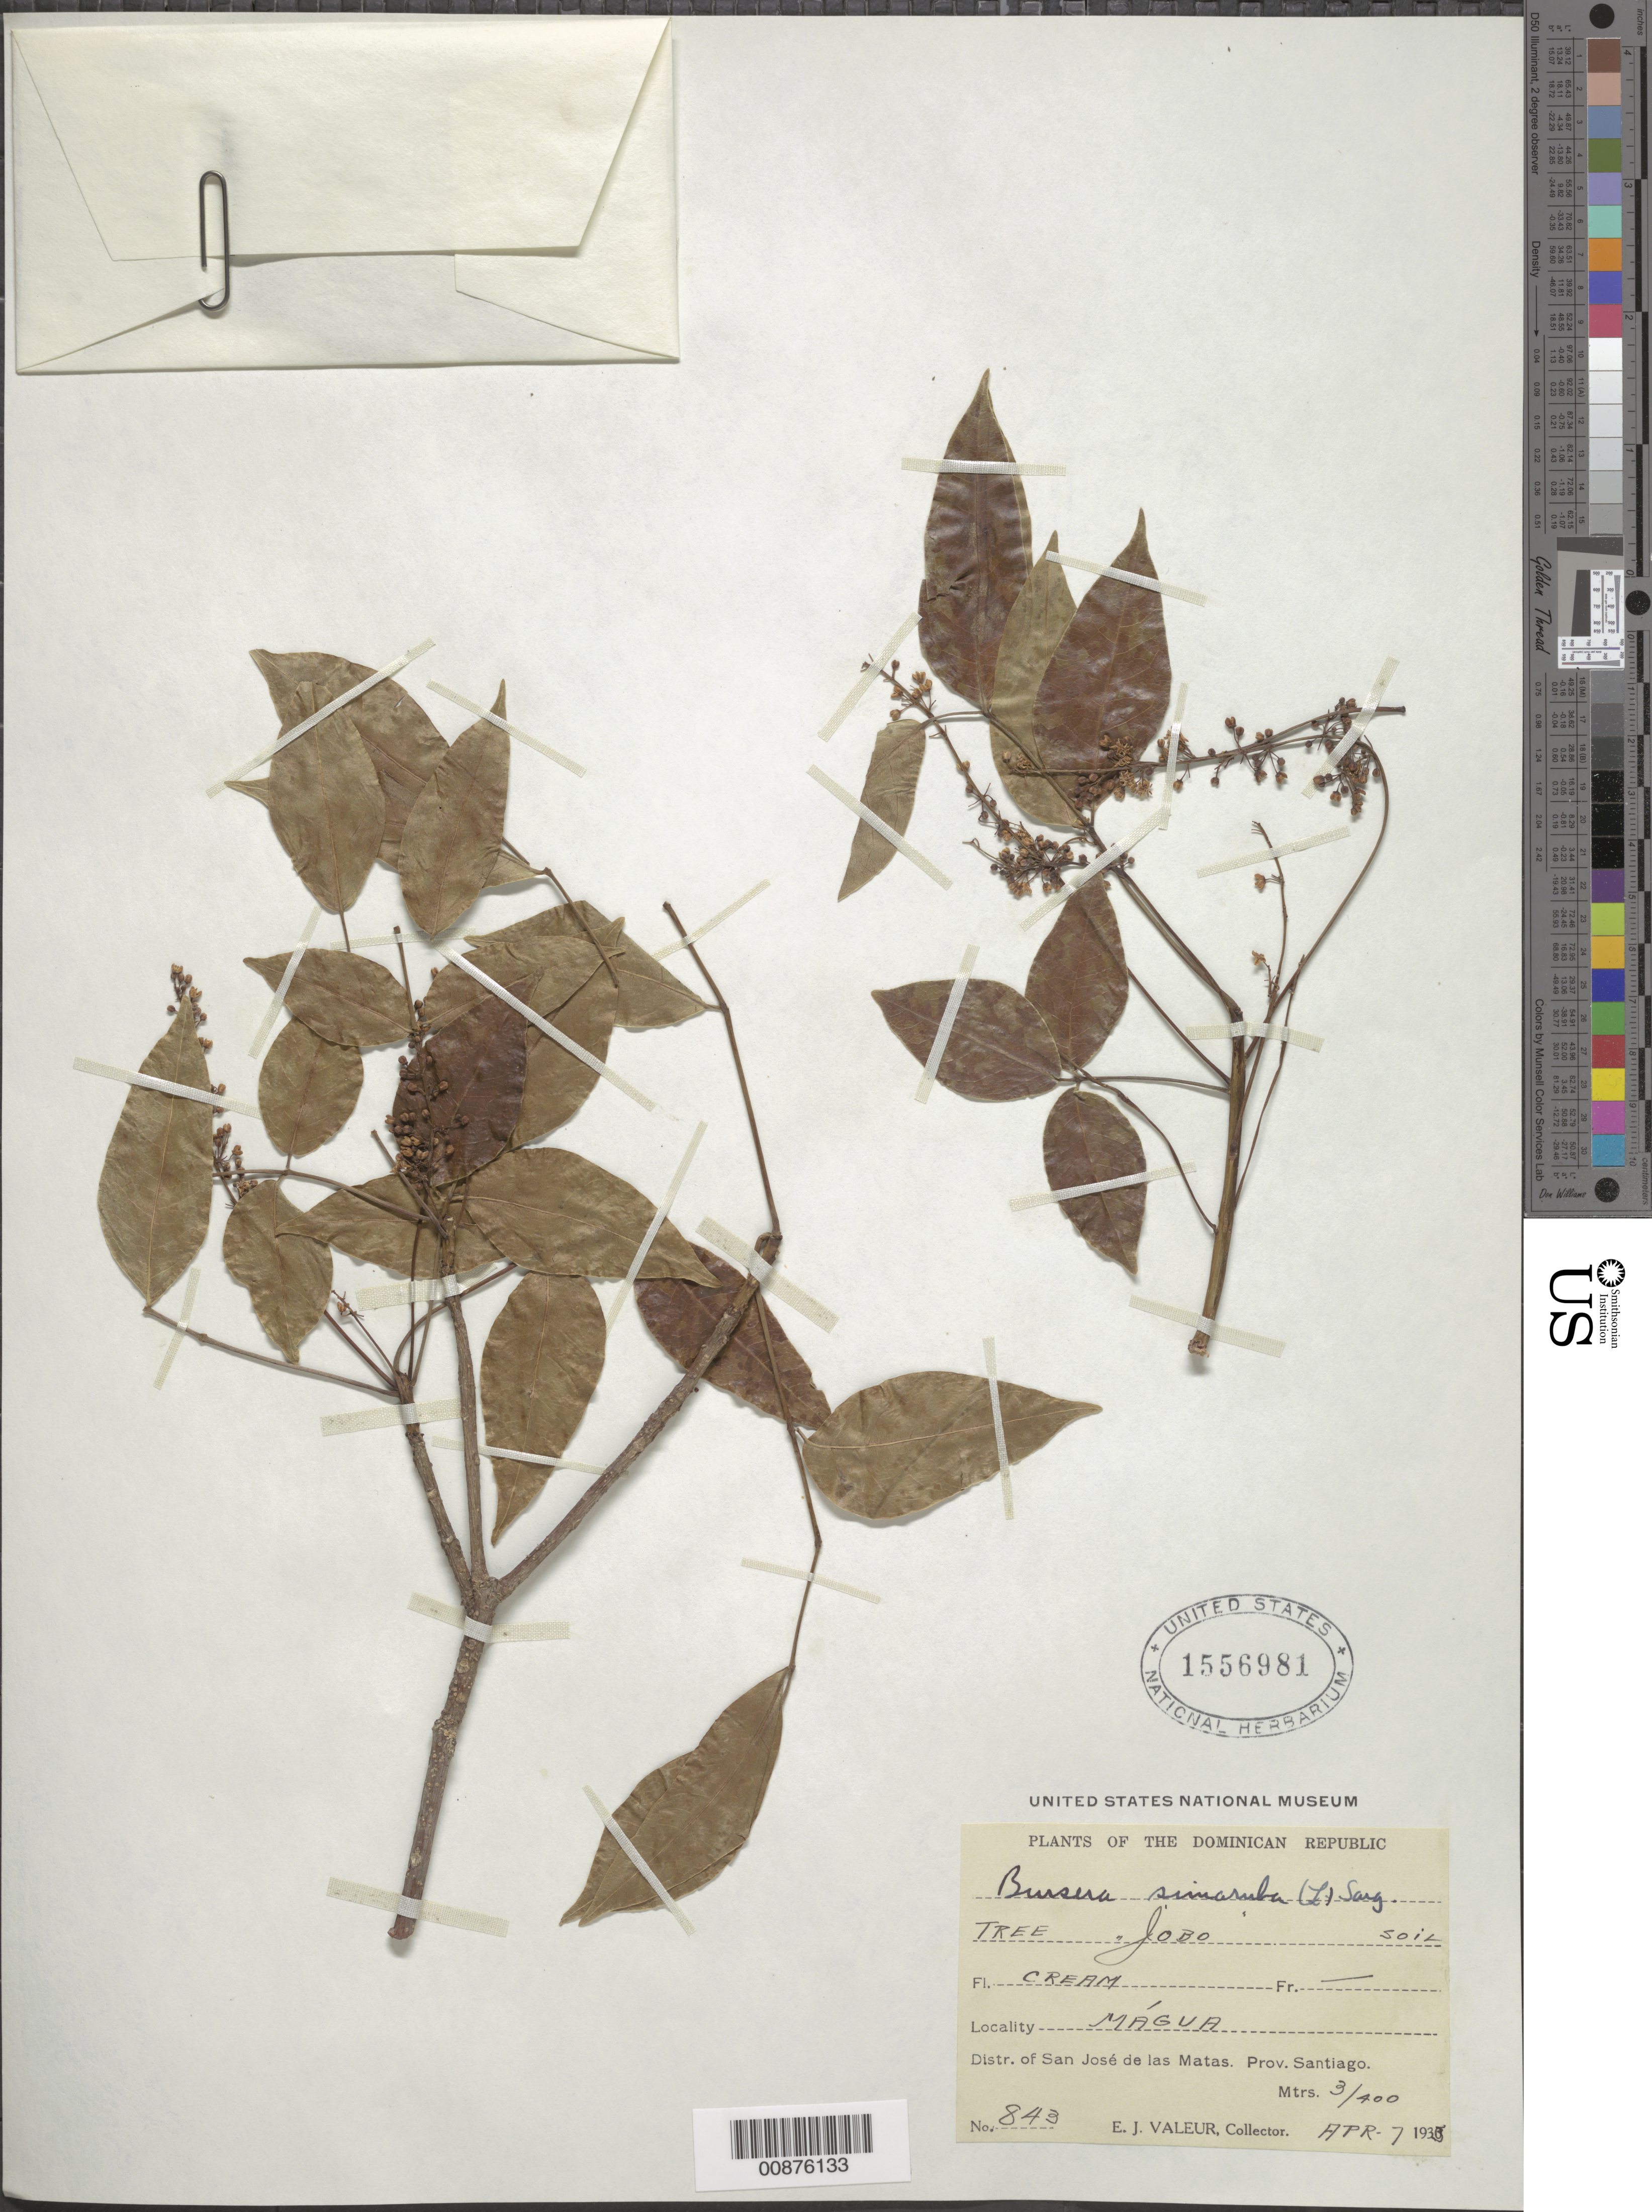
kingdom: Plantae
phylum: Tracheophyta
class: Magnoliopsida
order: Sapindales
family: Burseraceae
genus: Bursera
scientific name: Bursera simaruba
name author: (L.) Sarg.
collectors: E. Valeur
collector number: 843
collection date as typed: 07 Apr 1933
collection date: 1933-04-07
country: Dominican Republic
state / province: Santiago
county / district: San José de las Matas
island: Hispaniola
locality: Magua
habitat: Soil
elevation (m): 300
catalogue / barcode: US 1556981